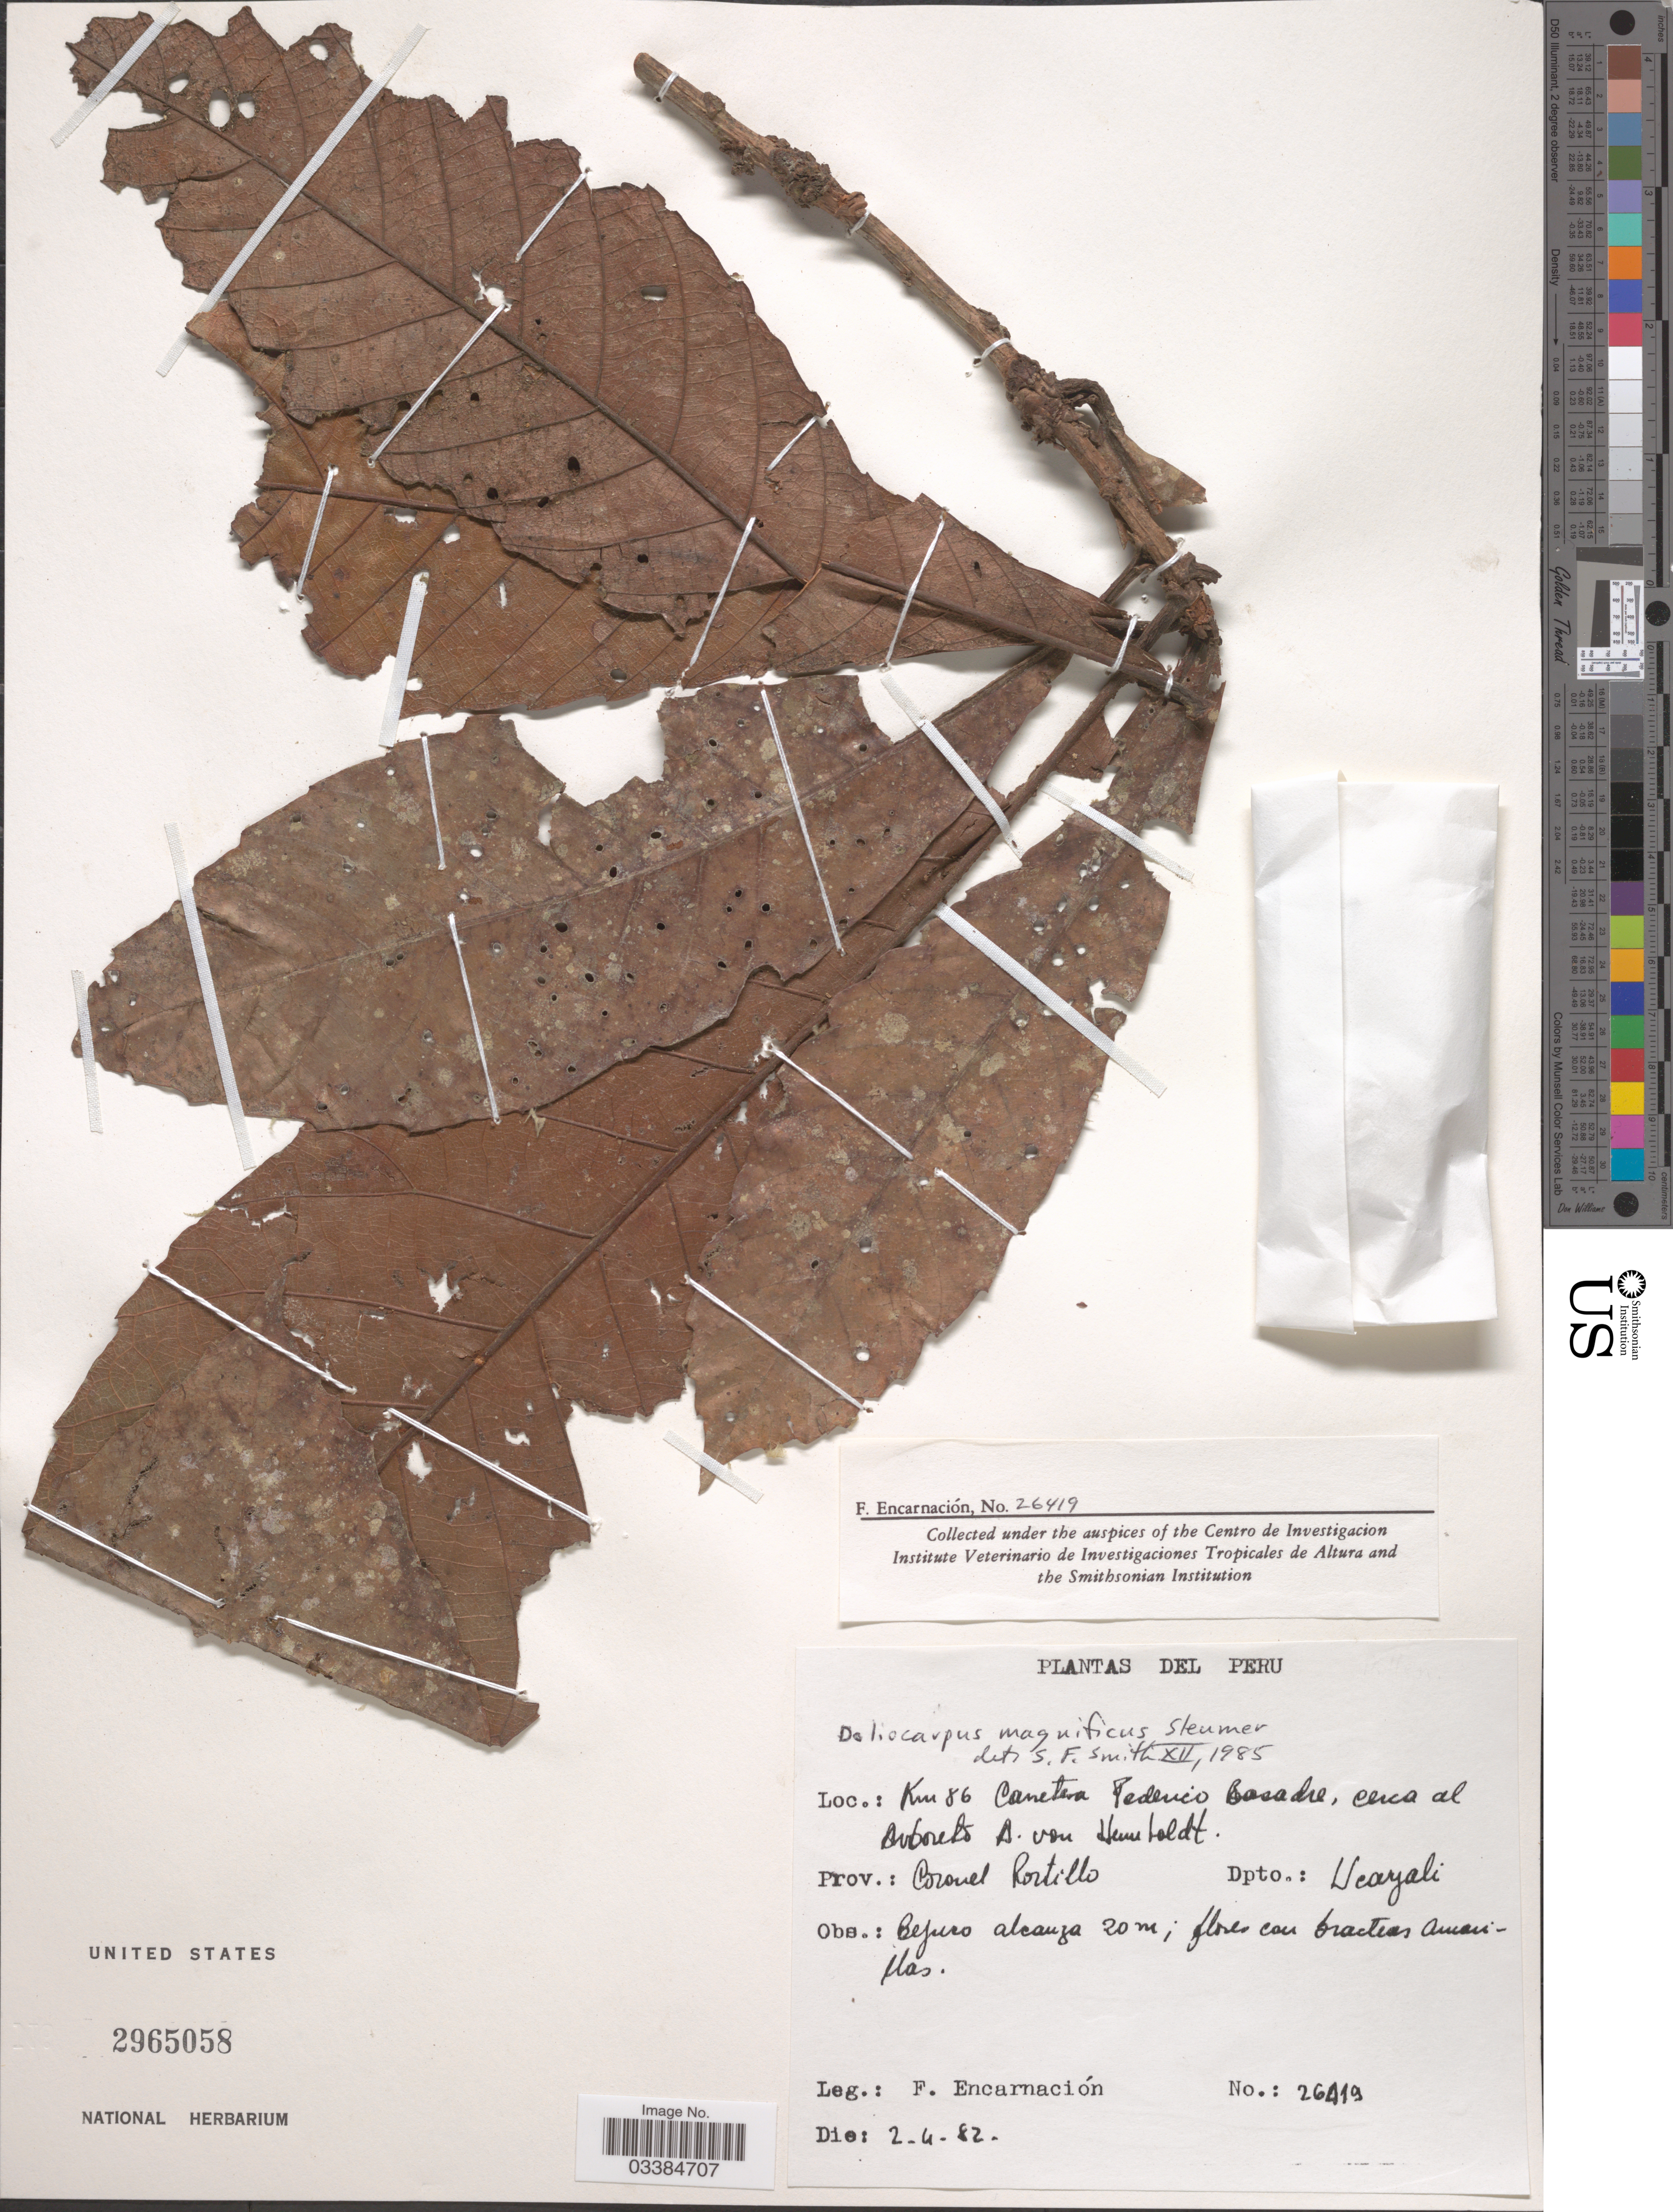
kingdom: Plantae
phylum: Tracheophyta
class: Magnoliopsida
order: Dilleniales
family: Dilleniaceae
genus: Doliocarpus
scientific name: Doliocarpus magnificus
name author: Sleumer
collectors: F. Encarnación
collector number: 26419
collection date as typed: Transcribed d/m/y: 2/4/82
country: Peru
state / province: Ucayali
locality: Km 86 Carretera Federico Basadre, cerca al arboreto A. von Humboldt. Prov.: Coronel Portillo. Dpto.: Ucayali.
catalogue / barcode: US 2965058